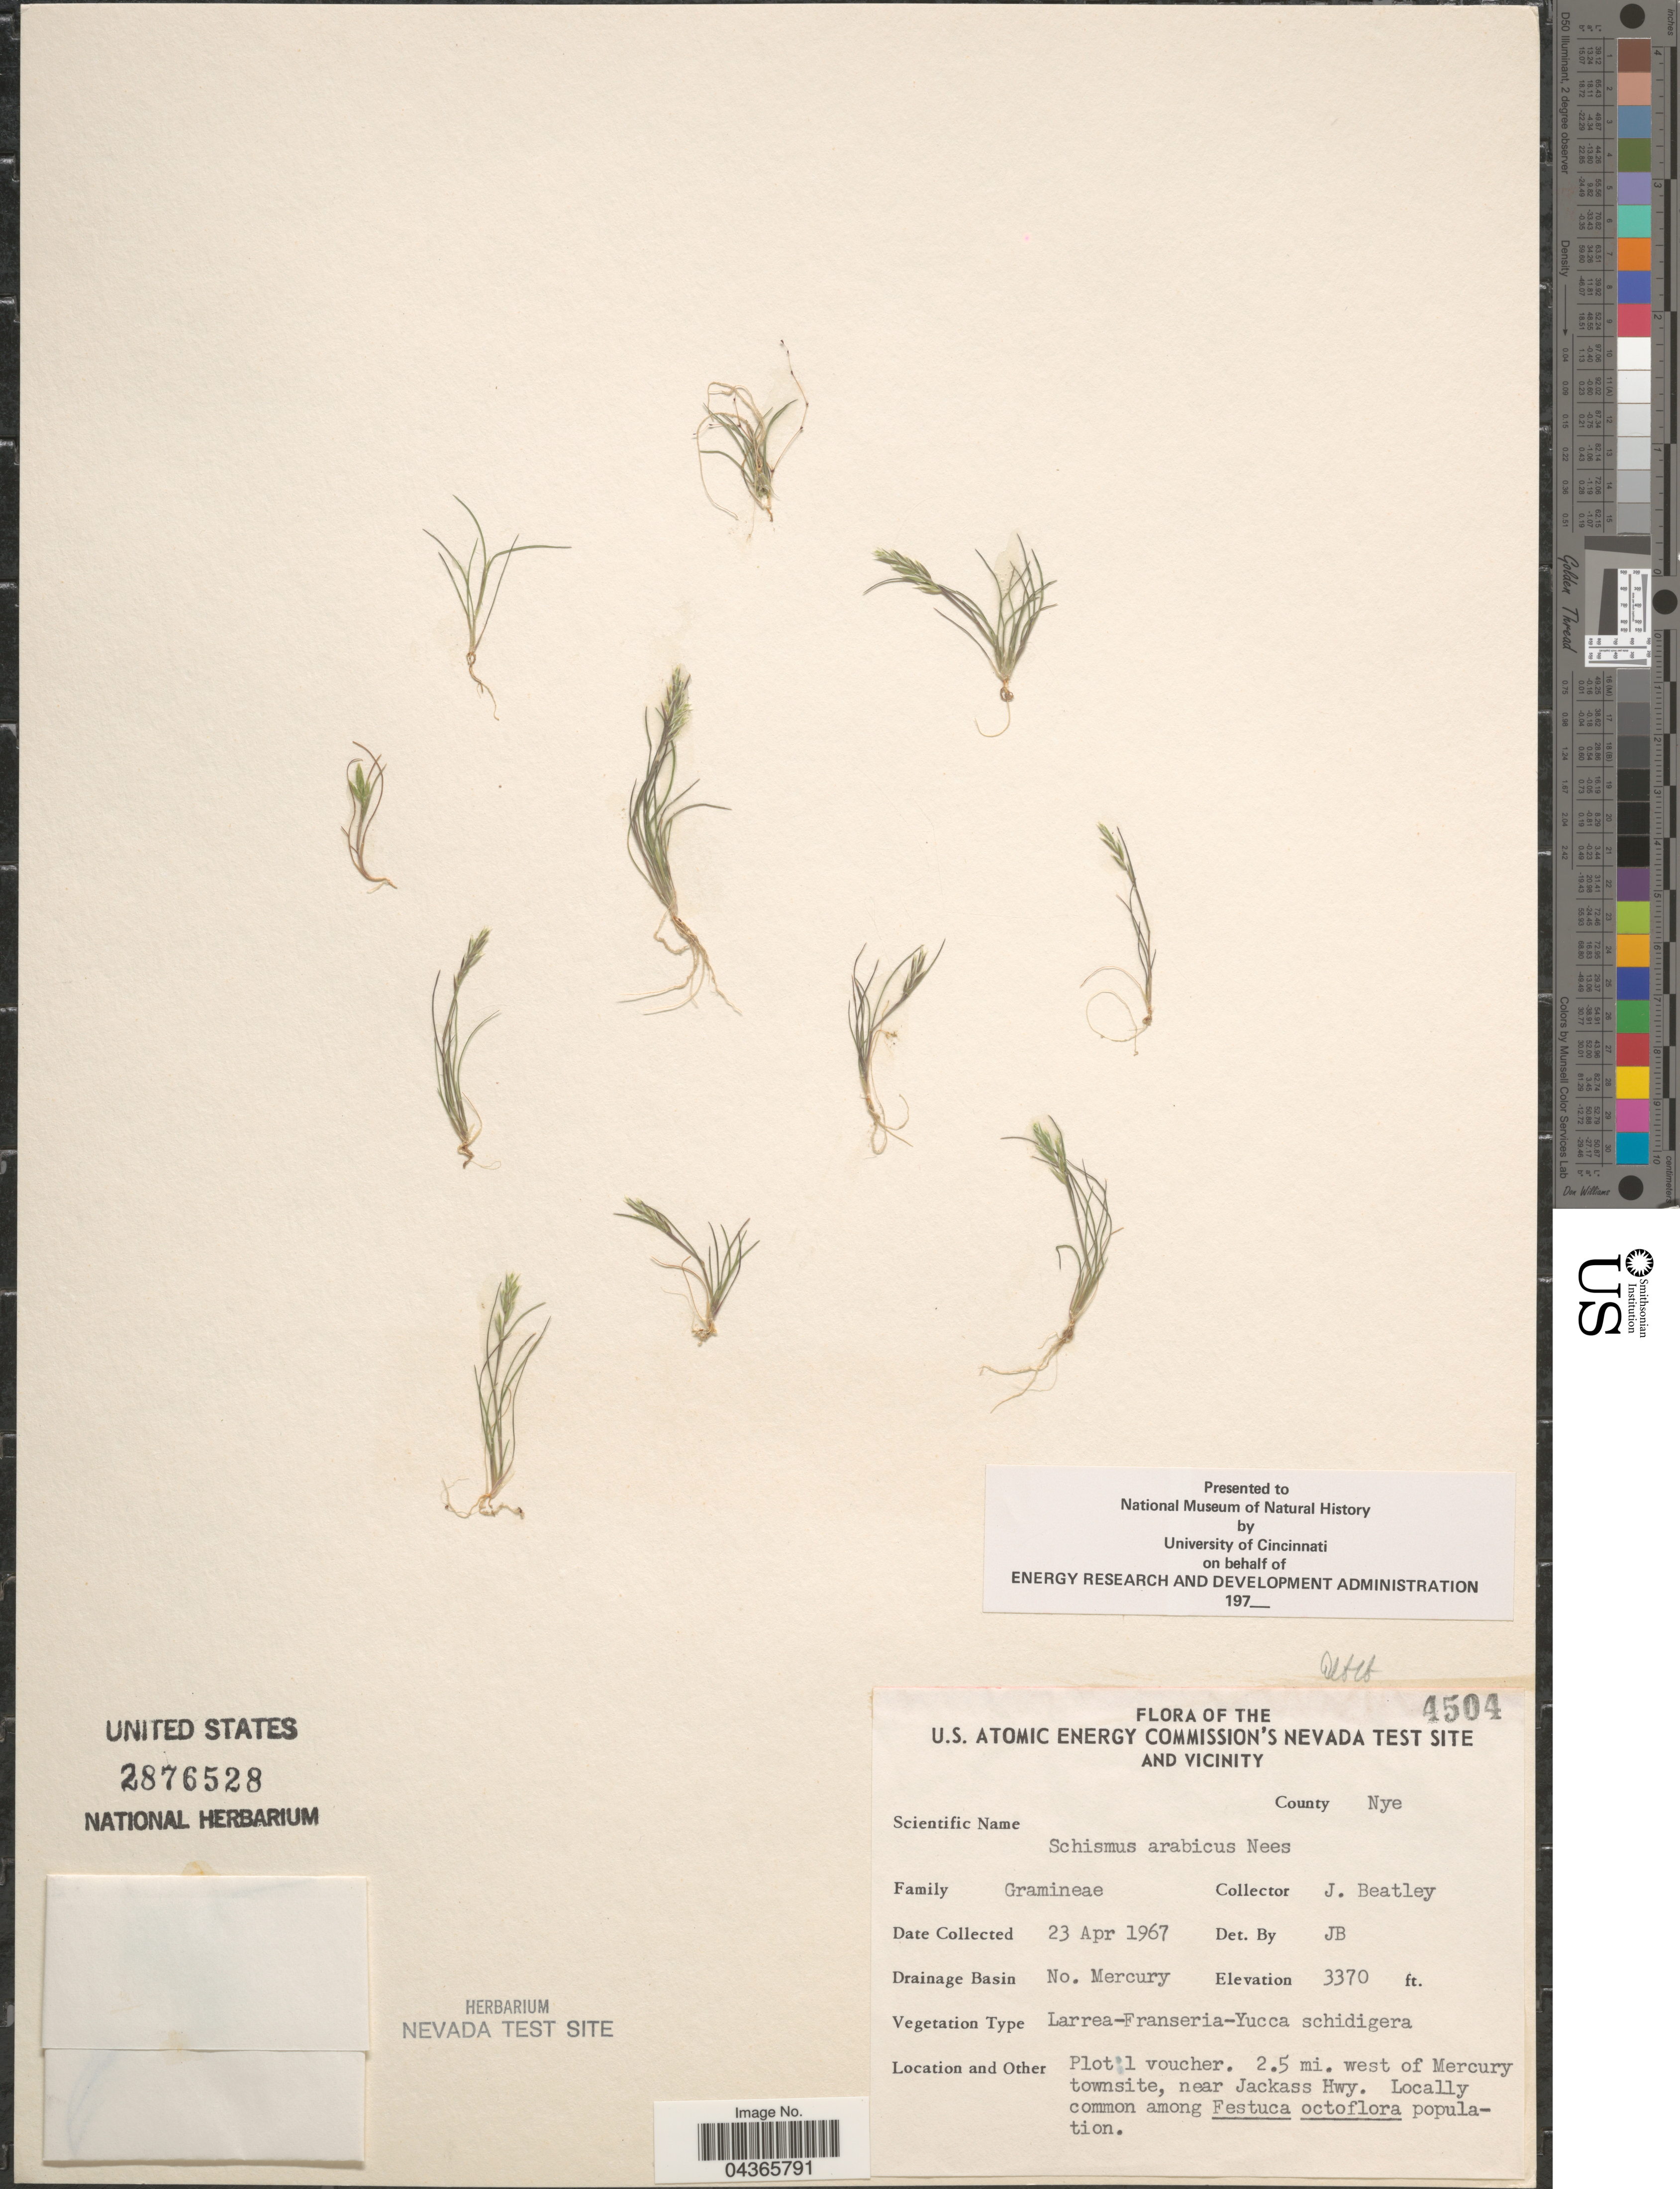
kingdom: Plantae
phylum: Tracheophyta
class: Liliopsida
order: Poales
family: Poaceae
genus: Schismus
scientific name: Schismus arabicus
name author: Nees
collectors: J. C. Beatley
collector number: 4504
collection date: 1967-04-23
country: United States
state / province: Nevada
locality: U. S. Atomic Energy Commission's Nevada Test Site and vicinity. County Nye. Drainage Basin No. Mercury. Plot 1 voucher. 2.5 mi. west of Mercury townsite, near Jackass Hwy.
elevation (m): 1027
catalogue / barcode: US 2876528